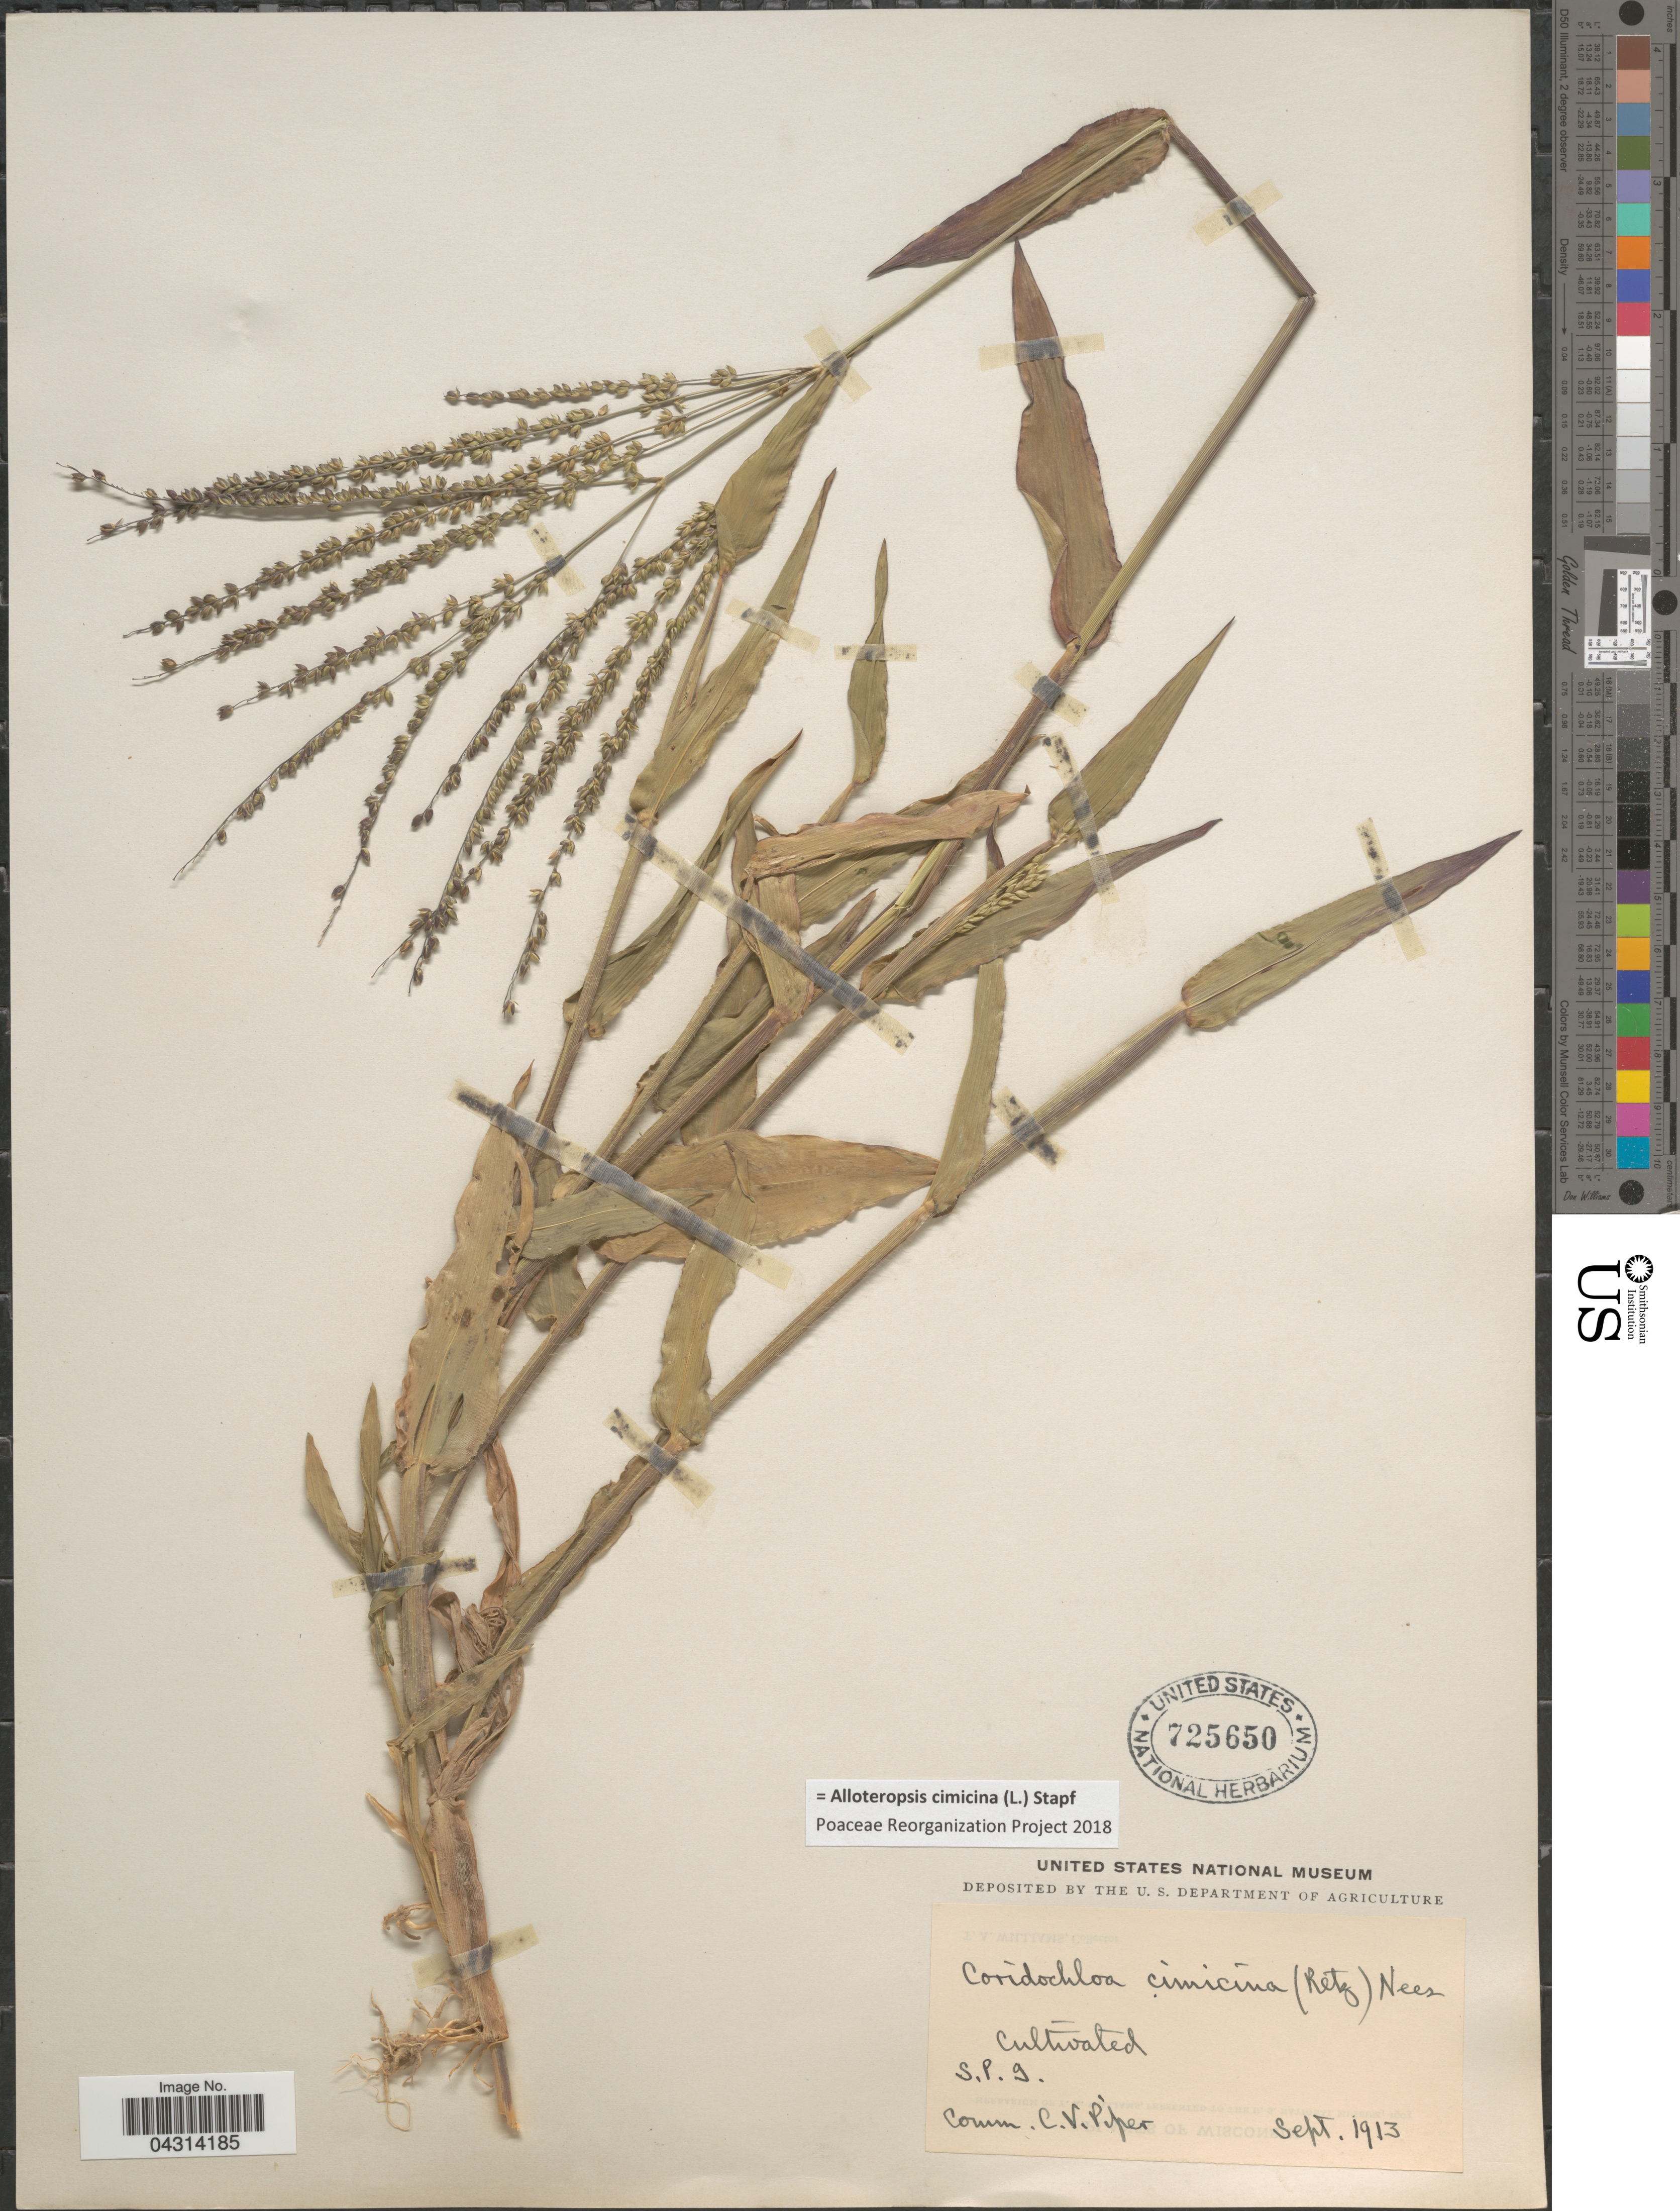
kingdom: Plantae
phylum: Tracheophyta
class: Liliopsida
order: Poales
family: Poaceae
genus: Alloteropsis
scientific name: Alloteropsis cimicina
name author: (L.) Stapf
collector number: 9?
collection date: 1913-09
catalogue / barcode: US 725650